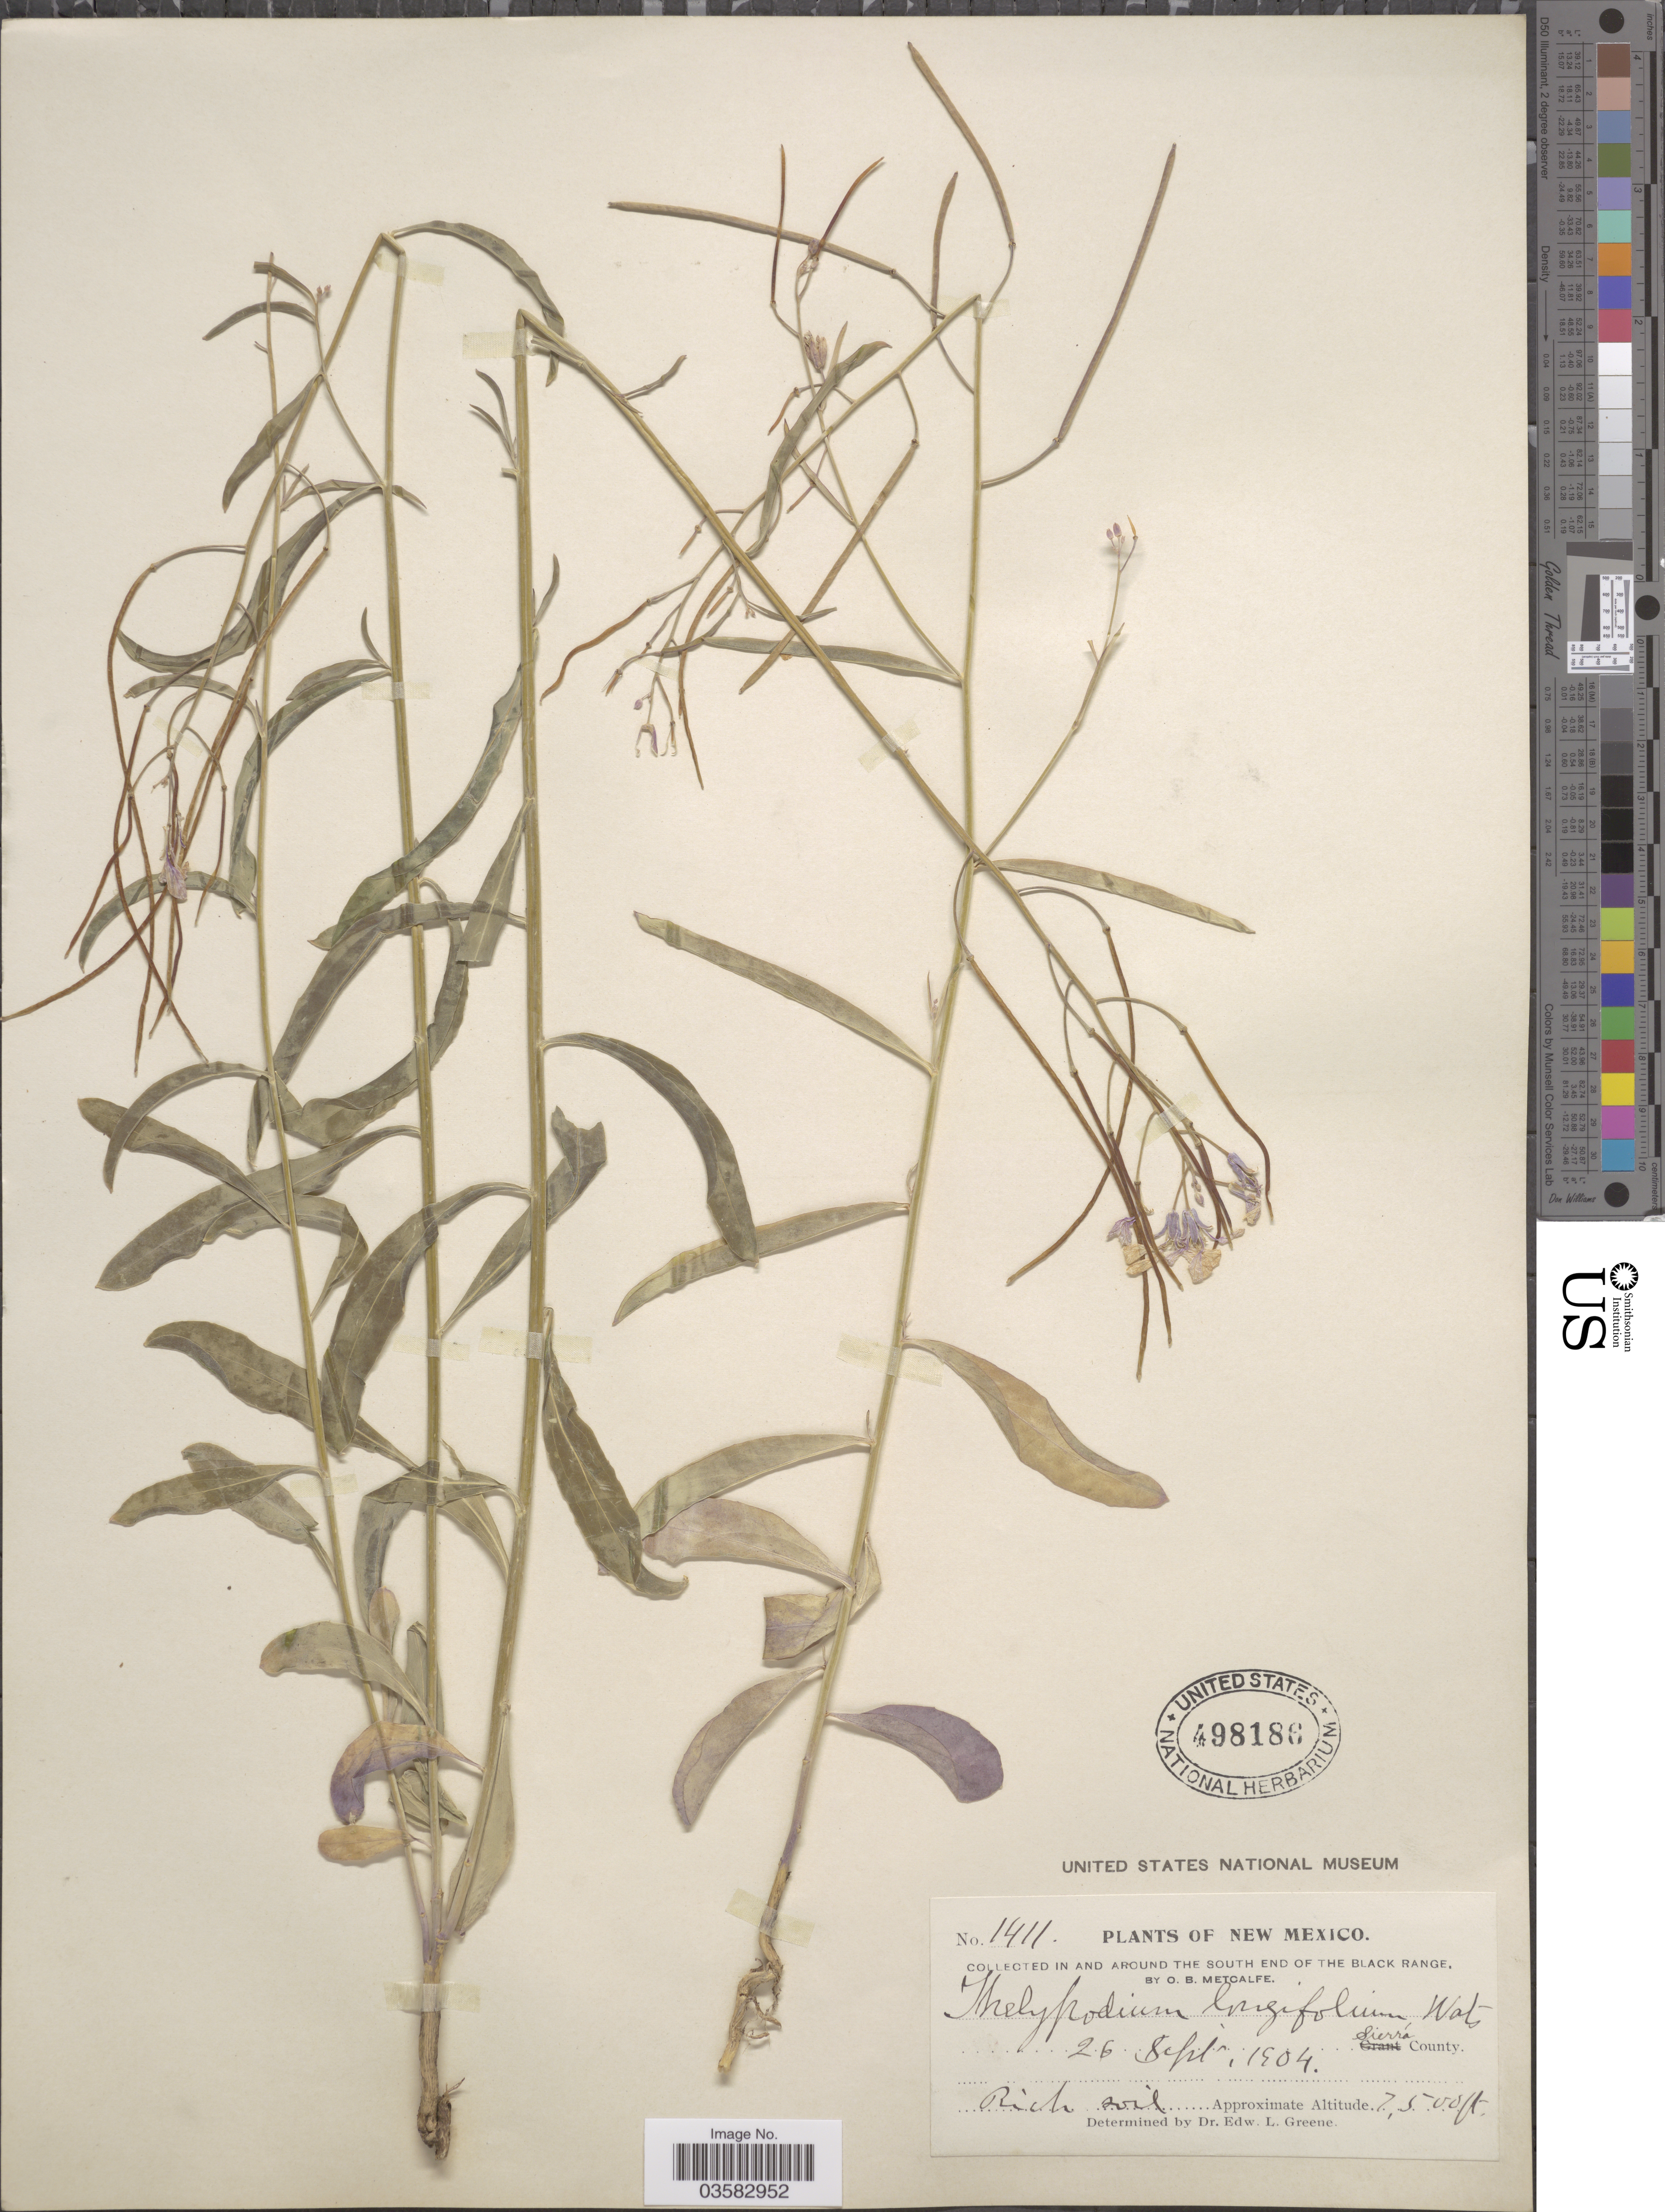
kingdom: Plantae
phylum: Tracheophyta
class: Magnoliopsida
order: Brassicales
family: Brassicaceae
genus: Sisymbrium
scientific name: Sisymbrium linearifolium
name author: (A. Gray) Payson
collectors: O. B. Metcalfe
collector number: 1411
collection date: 1904-09-26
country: United States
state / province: New Mexico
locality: In and around the south end of the Black Range. Sierra County.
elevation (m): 2286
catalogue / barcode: US 498186